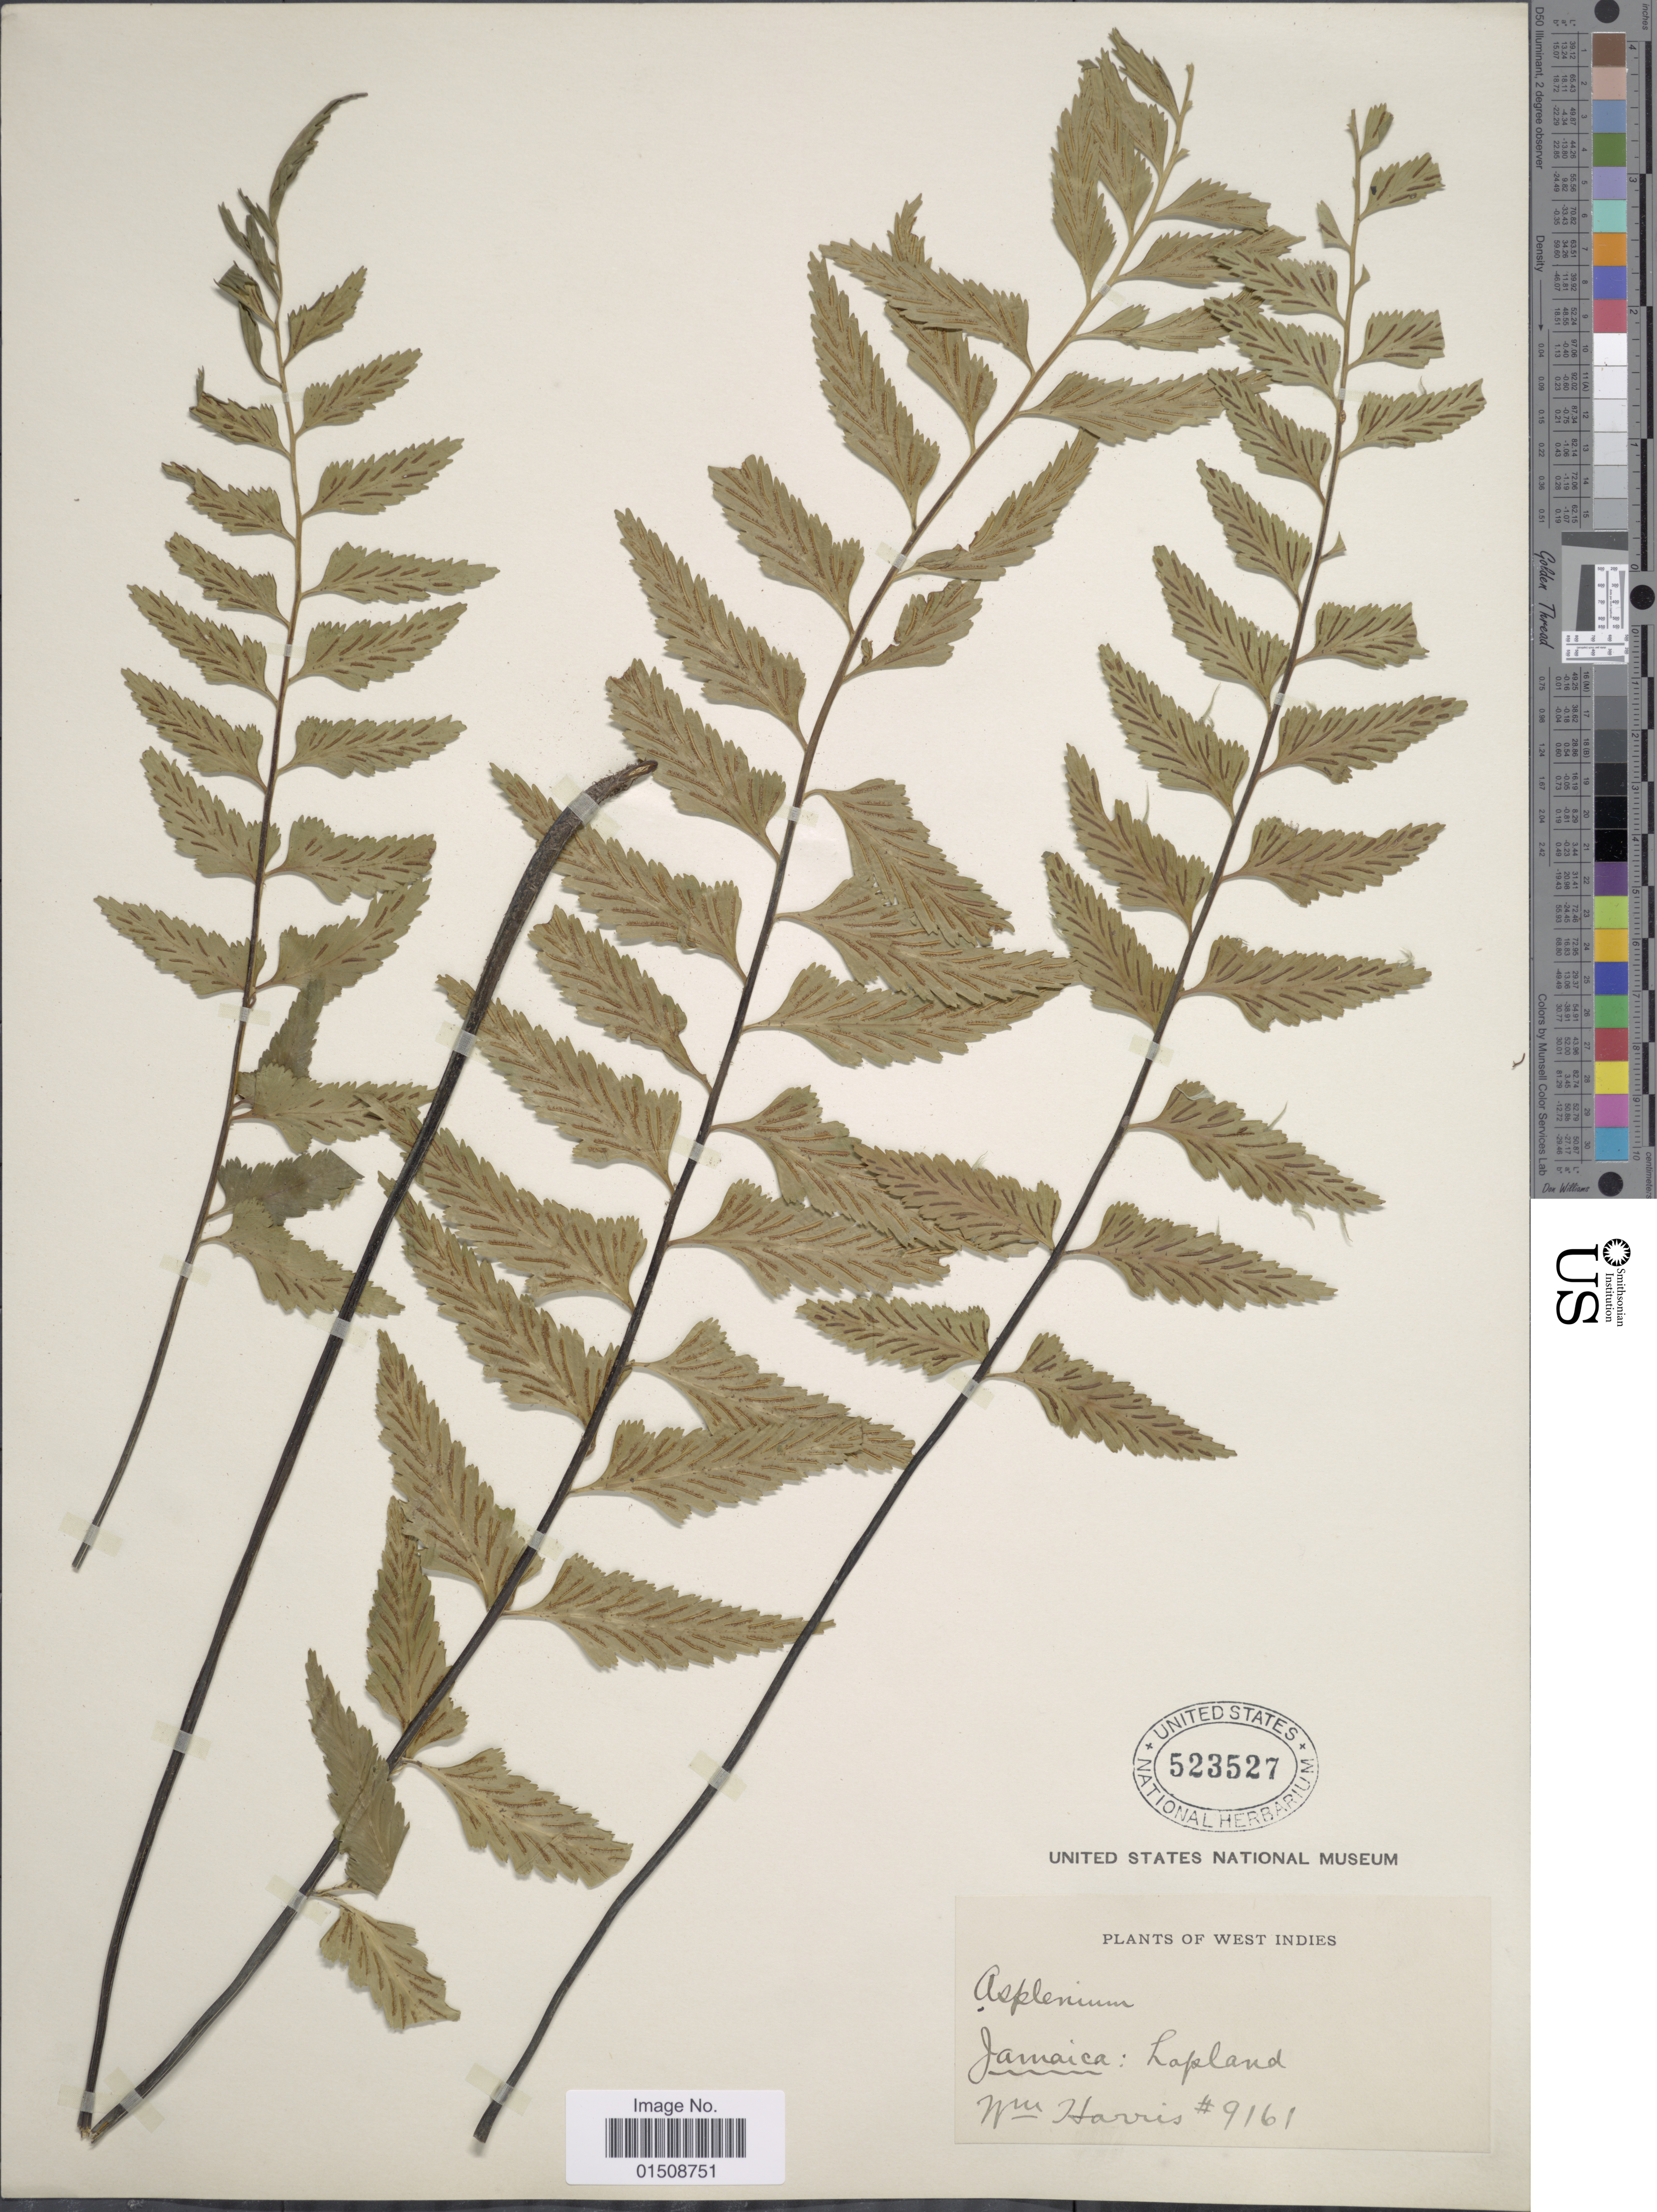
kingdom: Plantae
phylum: Tracheophyta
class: Polypodiopsida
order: Polypodiales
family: Aspleniaceae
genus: Asplenium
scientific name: Asplenium duale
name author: Jenman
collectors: W. H. Harris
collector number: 9161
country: Jamaica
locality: West Indies. Jamaica: Lapland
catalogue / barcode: US 523527